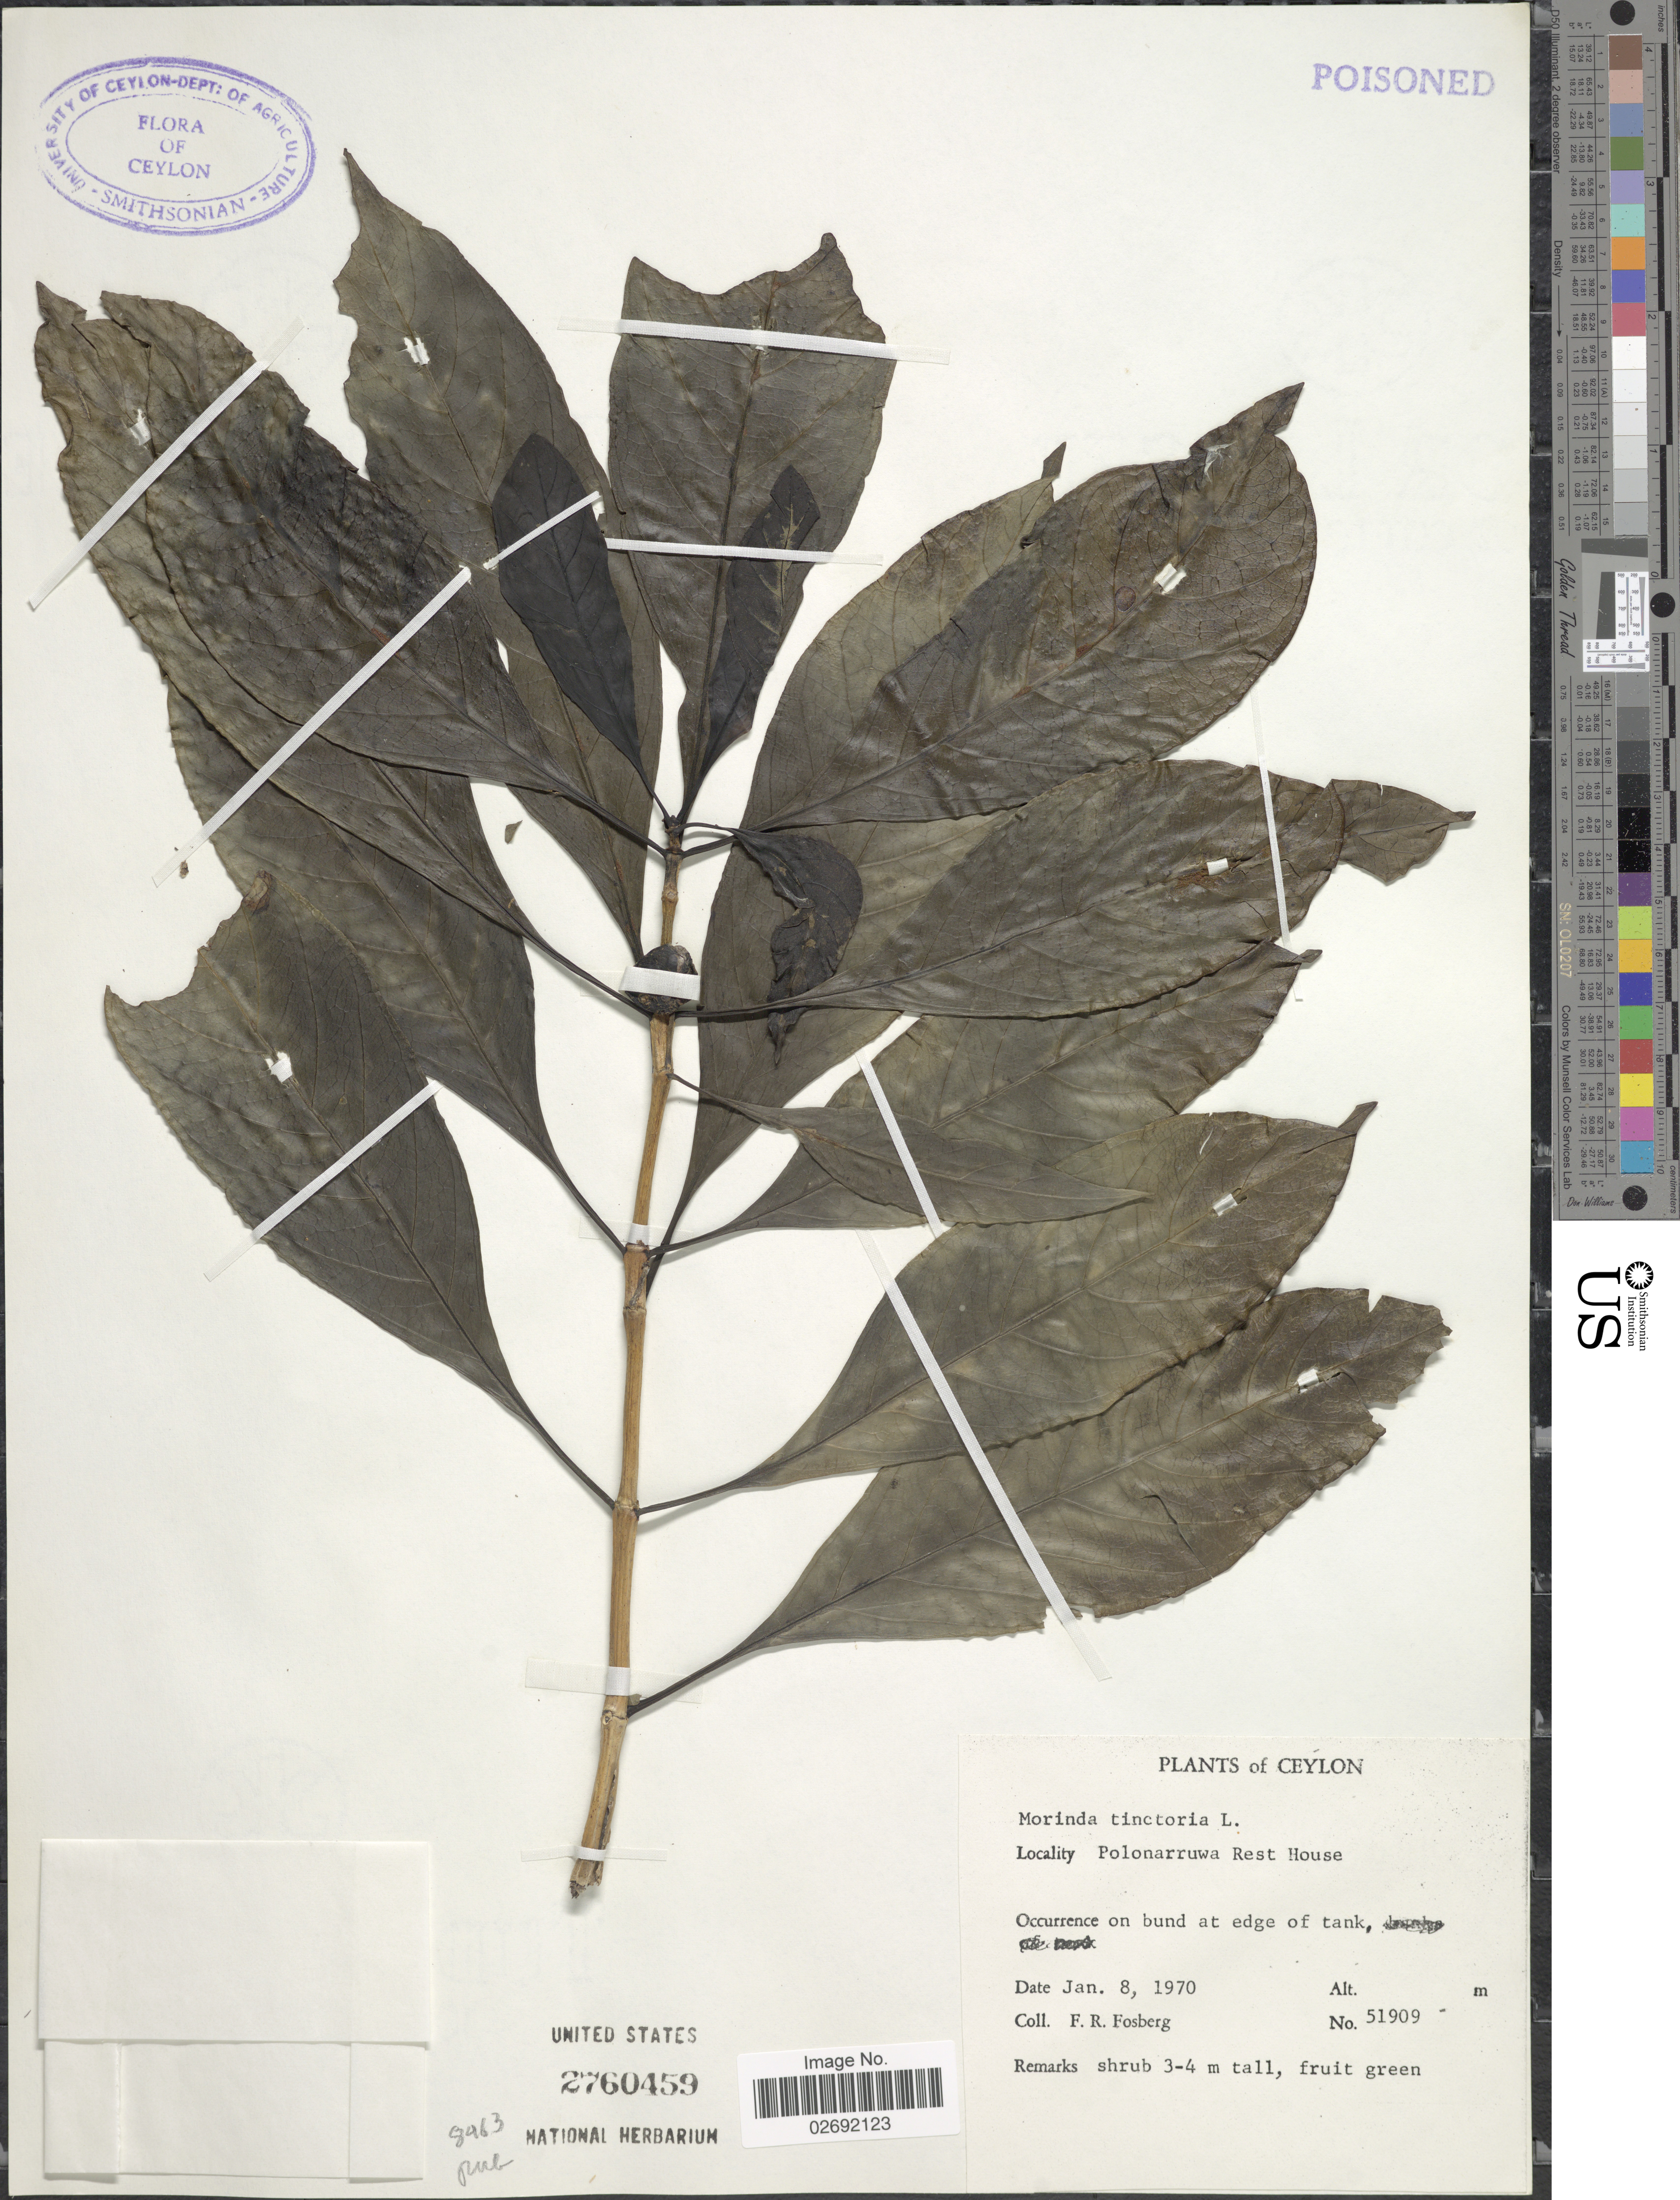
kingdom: Plantae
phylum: Tracheophyta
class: Magnoliopsida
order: Gentianales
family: Rubiaceae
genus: Morinda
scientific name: Morinda coreia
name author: Buch.-Ham.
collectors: F. R. Fosberg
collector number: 51909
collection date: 1970-01-08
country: Sri Lanka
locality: Ceylon, Polonarruwa Rest House, on bund at edge of tank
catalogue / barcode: US 2760459